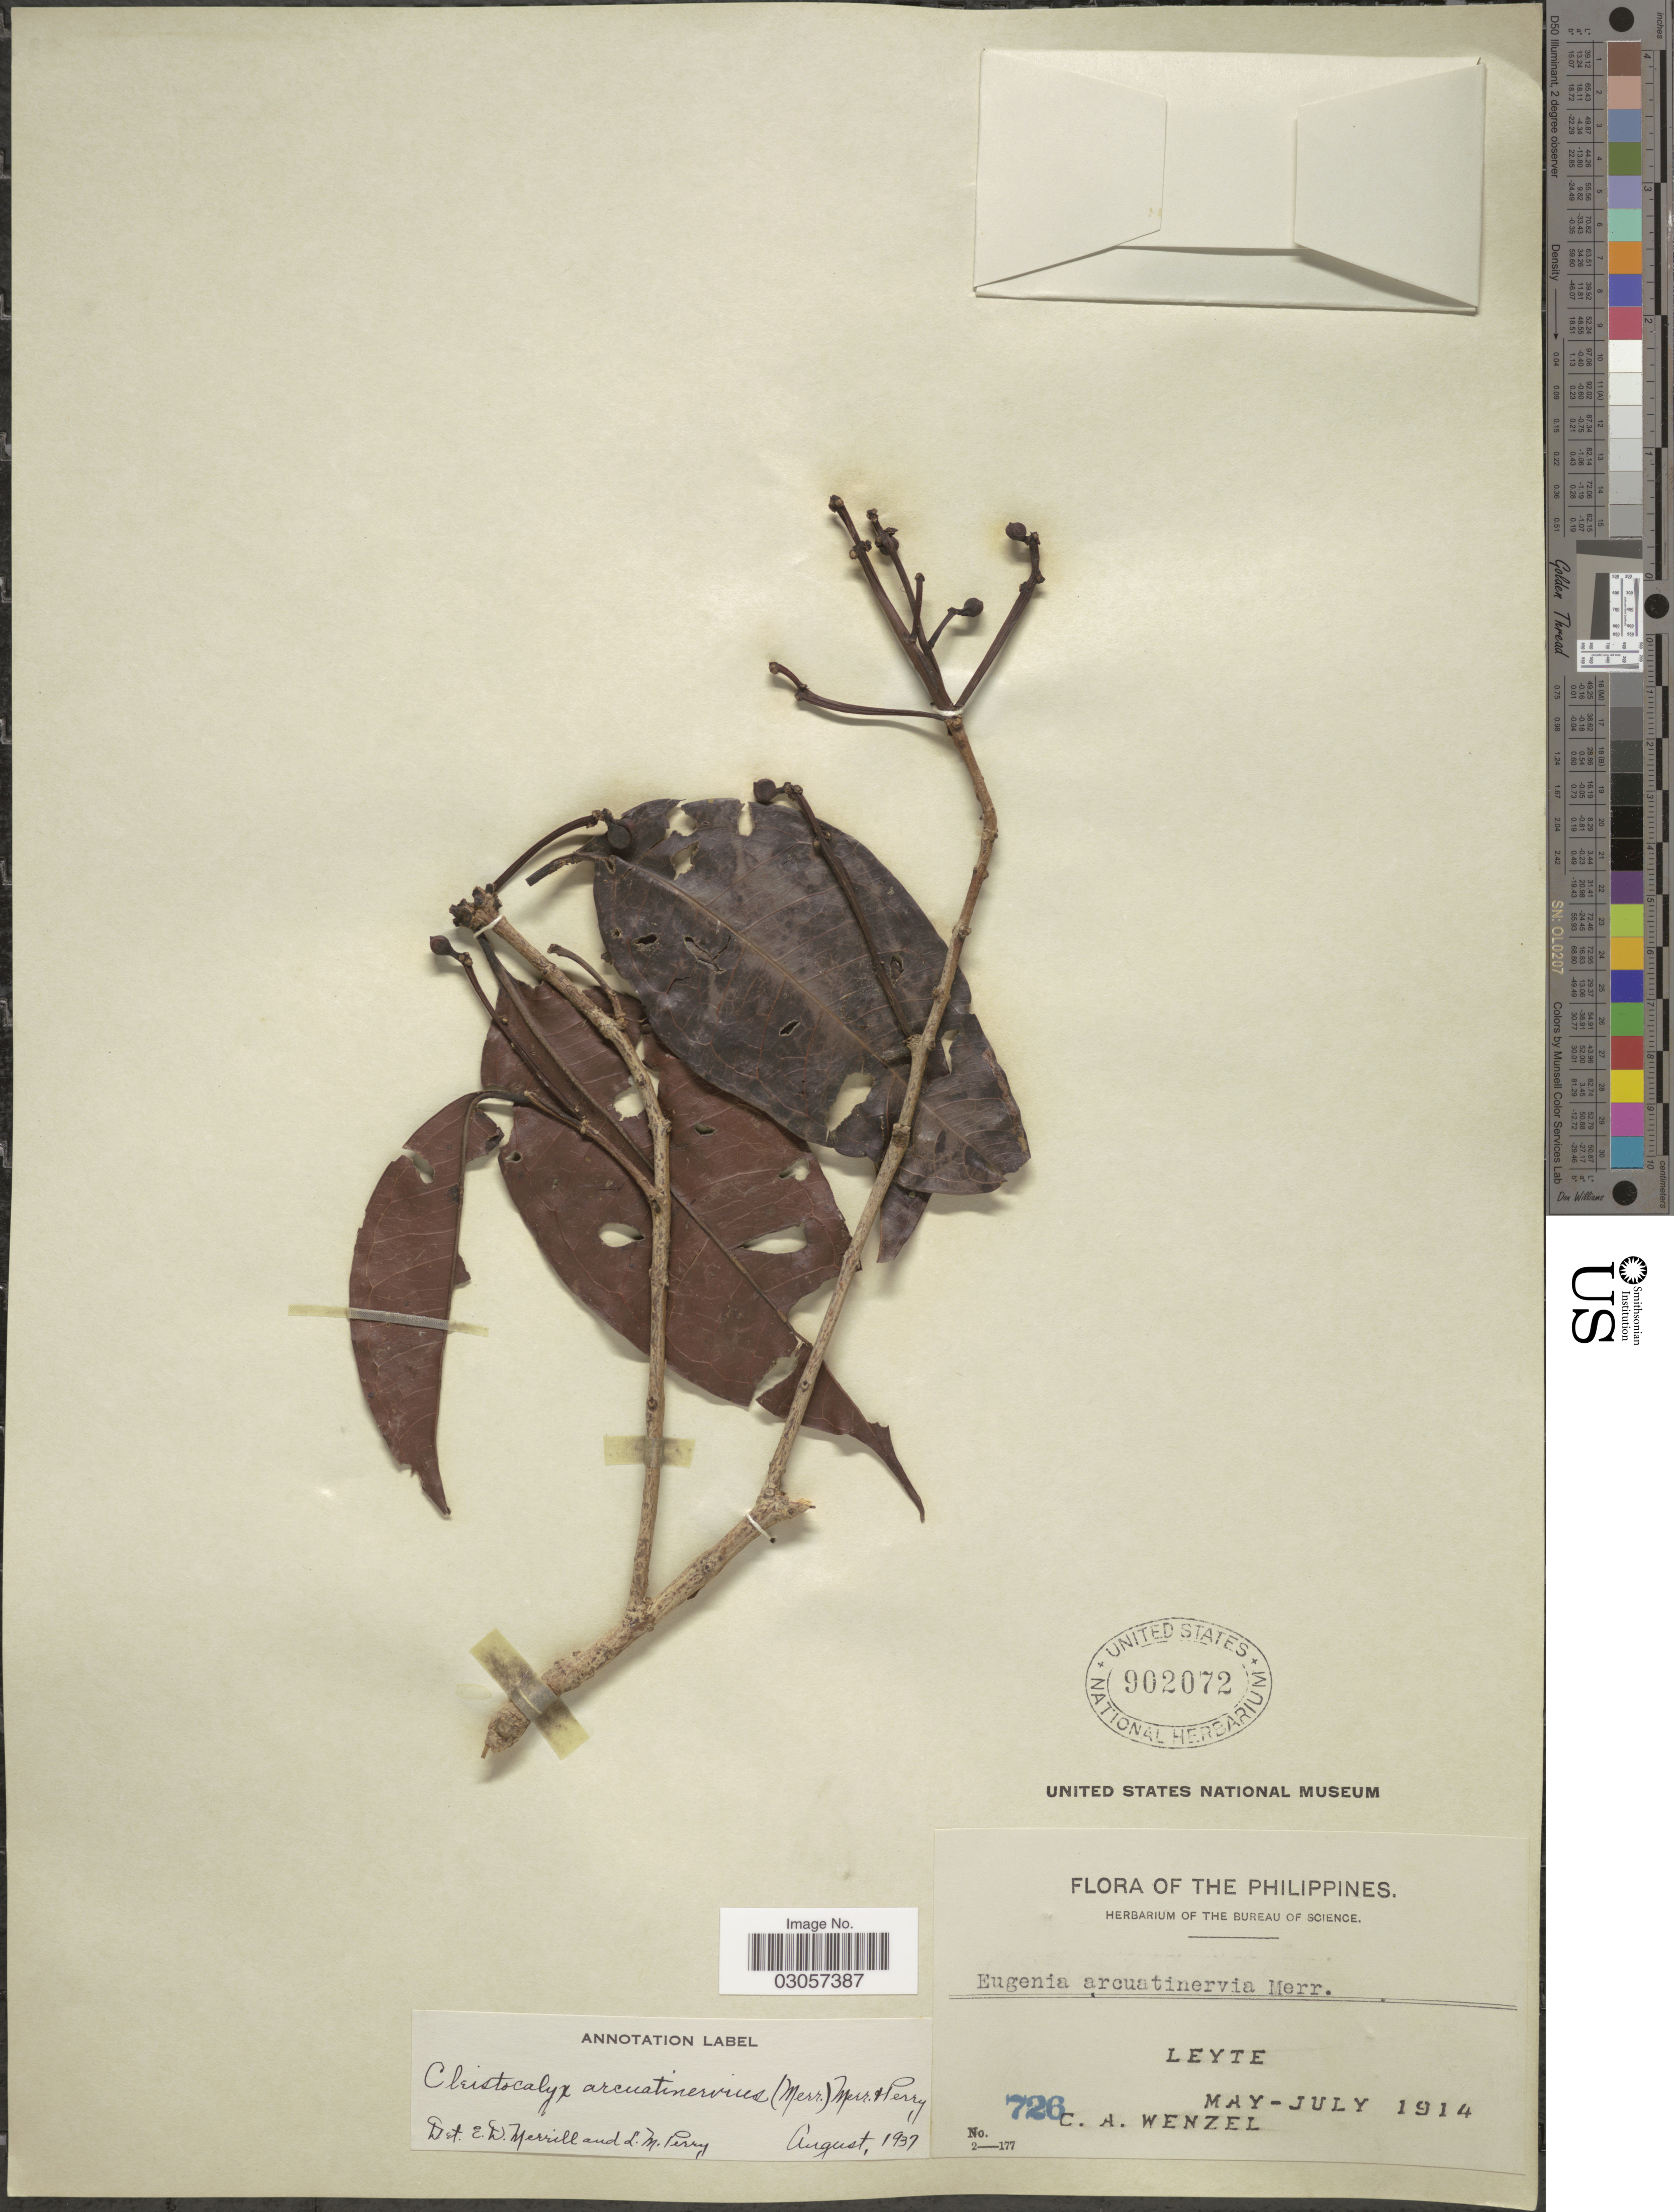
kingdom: Plantae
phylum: Tracheophyta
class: Magnoliopsida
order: Myrtales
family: Myrtaceae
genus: Syzygium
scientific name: Syzygium arcuatinervium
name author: (Merr.) Craven & Biffin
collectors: C. Wenzel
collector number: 726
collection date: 1914-05/1914-07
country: Philippines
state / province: Eastern Visayas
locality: Leyte.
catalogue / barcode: US 902072